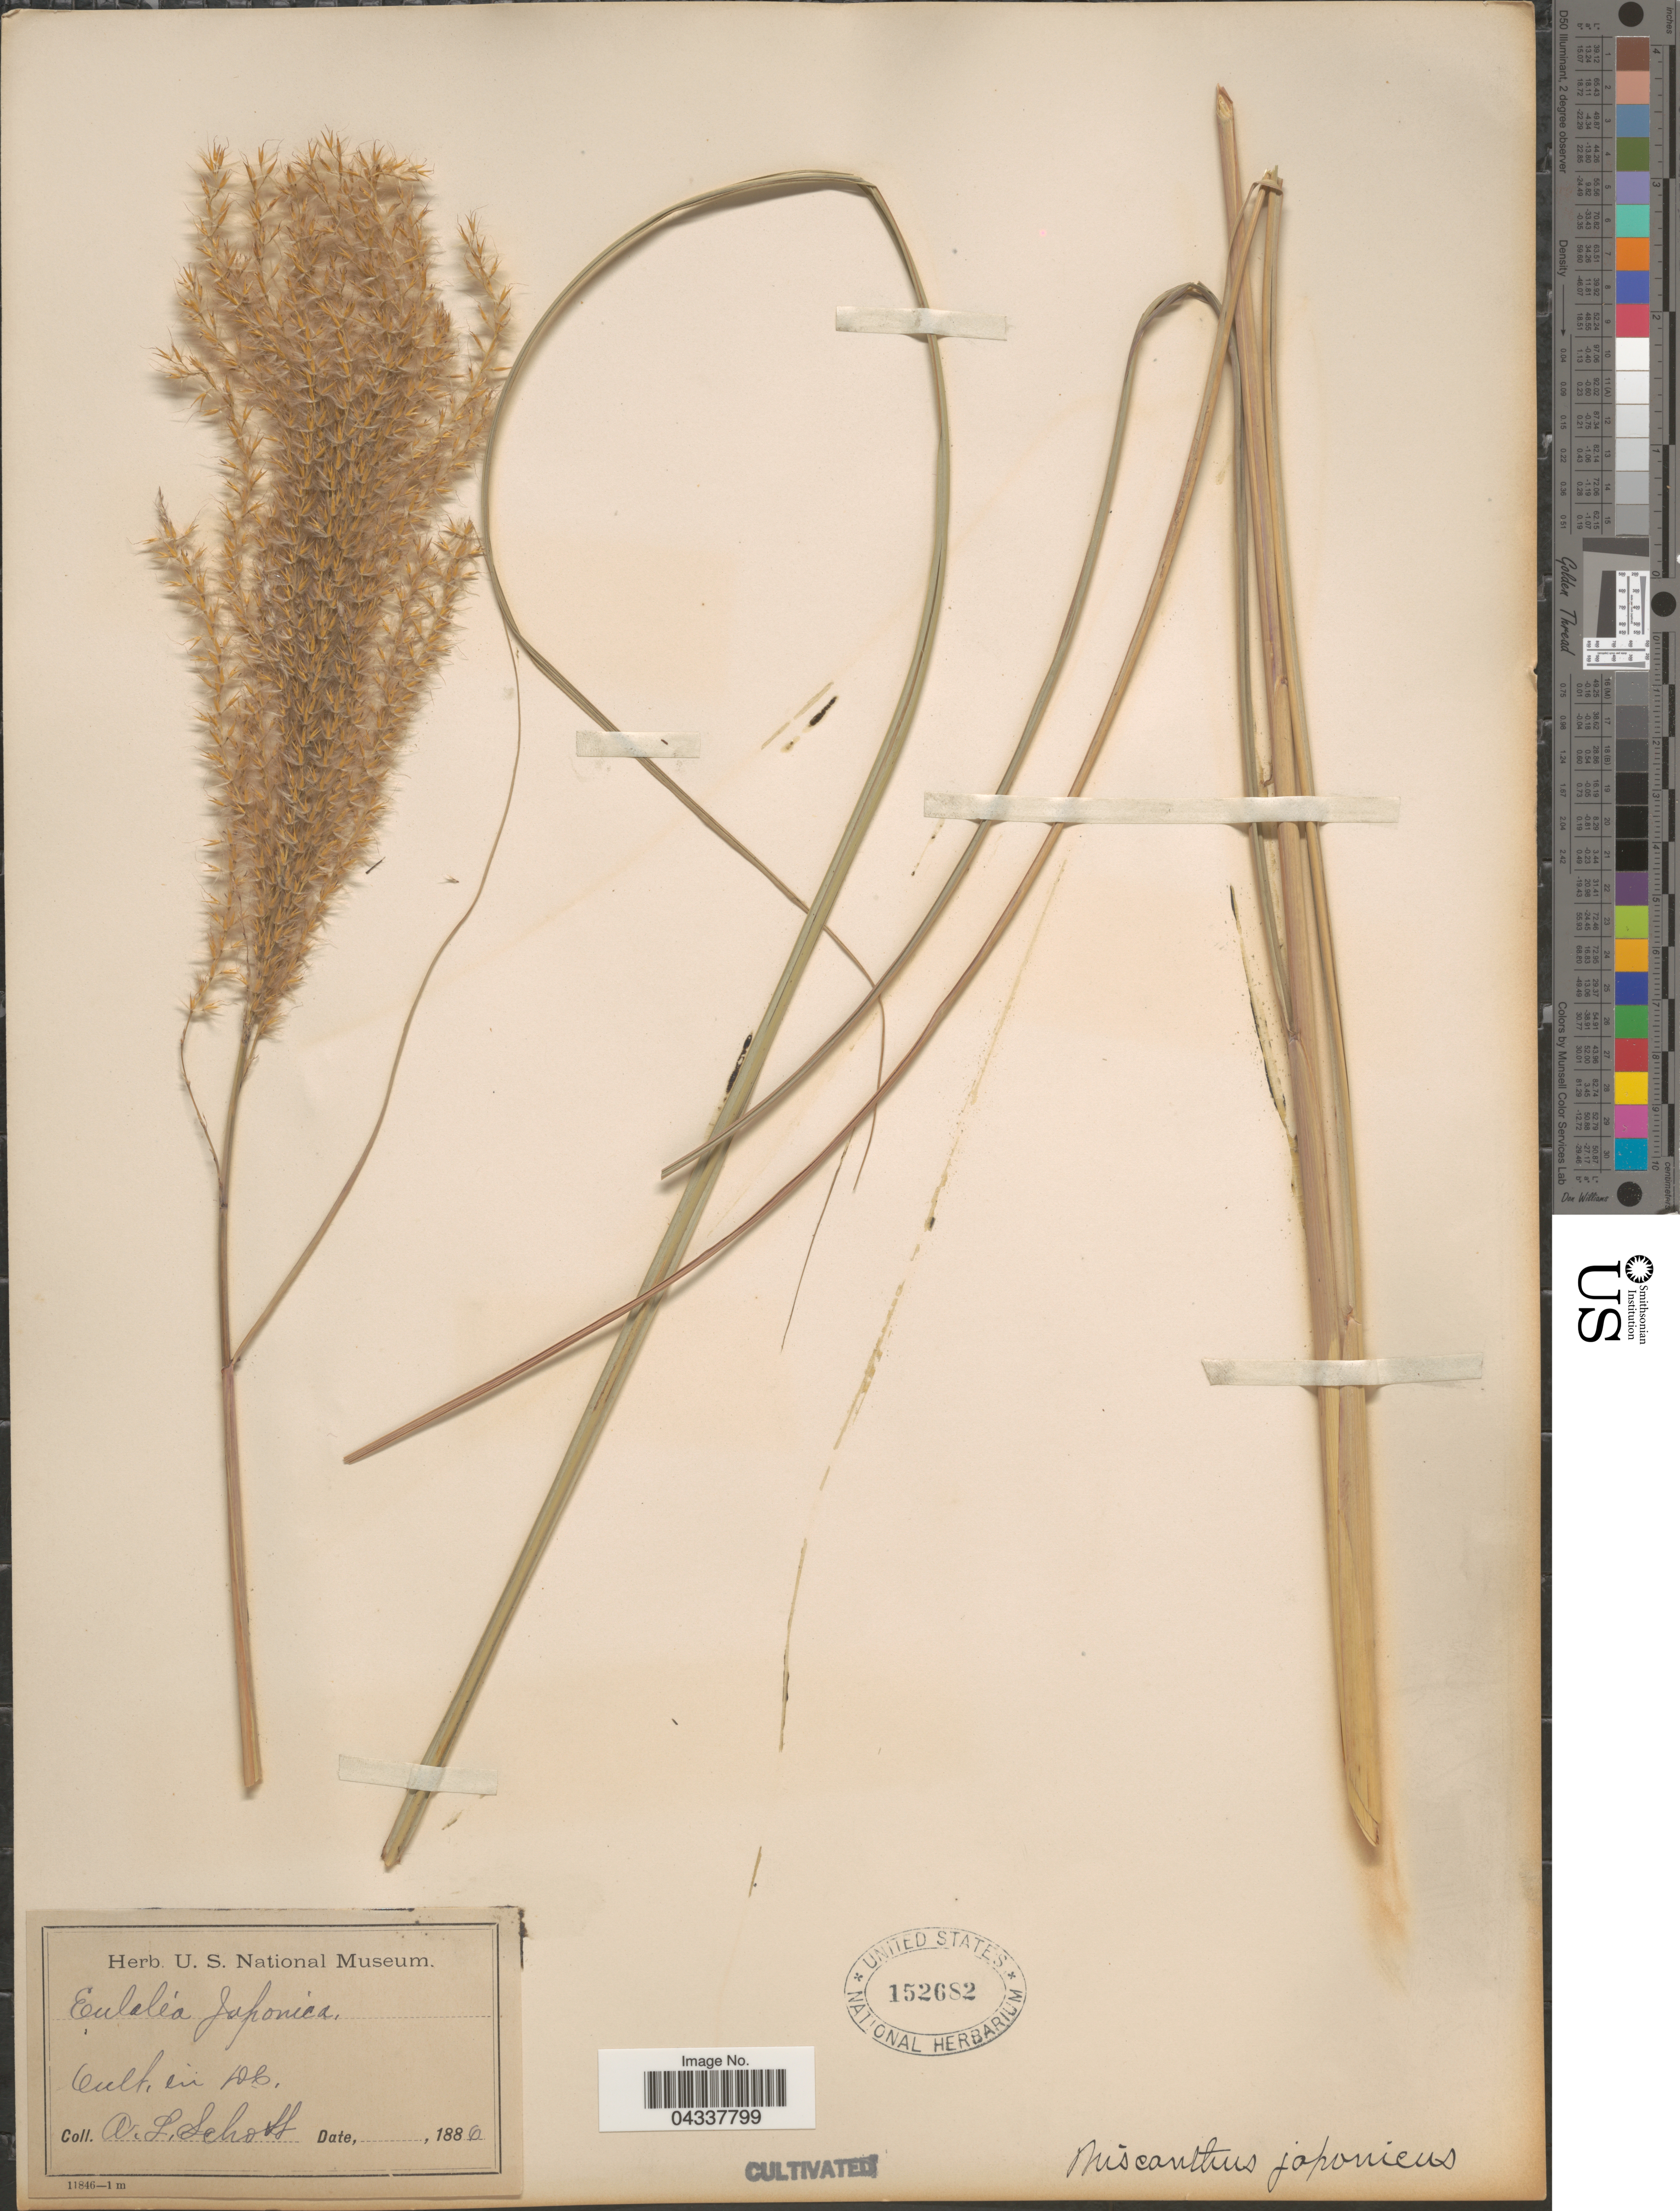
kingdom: Plantae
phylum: Tracheophyta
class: Liliopsida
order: Poales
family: Poaceae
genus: Miscanthus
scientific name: Miscanthus sinensis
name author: Andersson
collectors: A. L. Schott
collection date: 1886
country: United States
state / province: District of Columbia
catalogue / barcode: US 152682